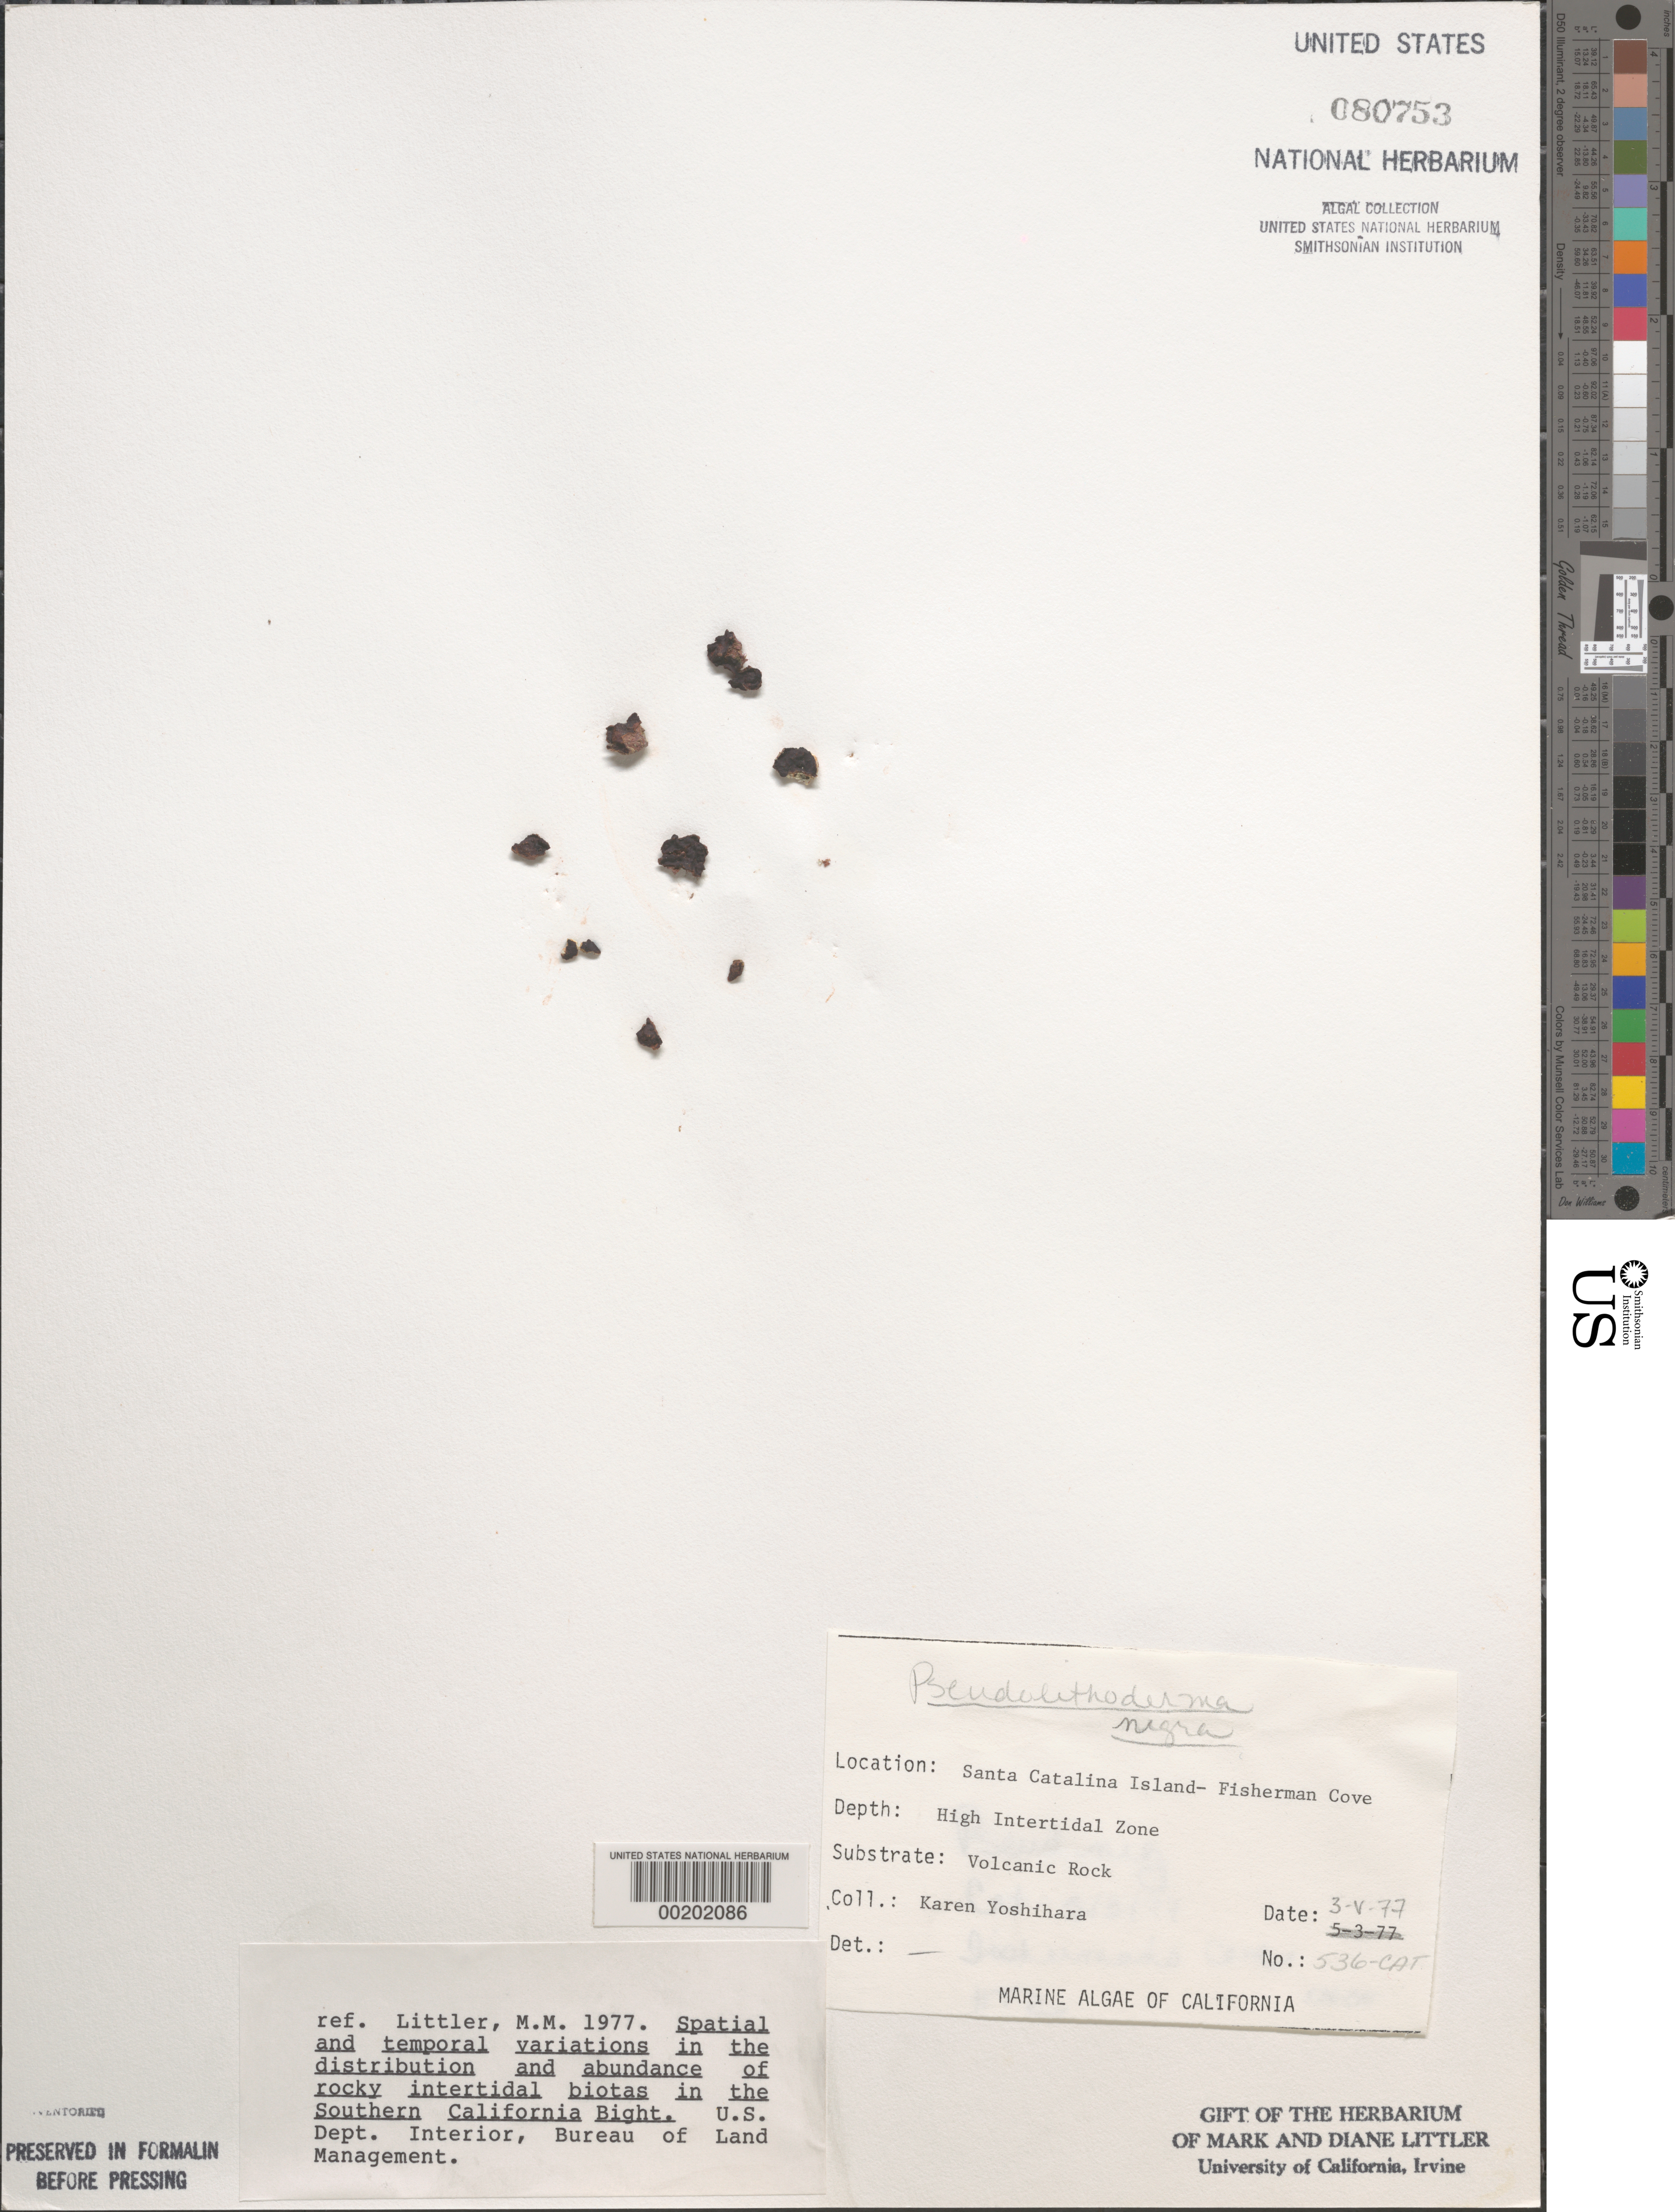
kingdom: Chromista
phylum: Ochrophyta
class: Phaeophyceae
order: Ralfsiales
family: Ralfsiaceae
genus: Pseudolithoderma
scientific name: Pseudolithoderma nigra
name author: Hollenb.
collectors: K. Yoshihara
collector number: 536-cat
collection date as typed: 03 May 1977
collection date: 1977-05-03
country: United States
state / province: California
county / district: Los Angeles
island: Santa Catalina Island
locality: Fishermen Cove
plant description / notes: BLM-SOCALBIGHT Rocky Intertidal Survey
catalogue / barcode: US 80753